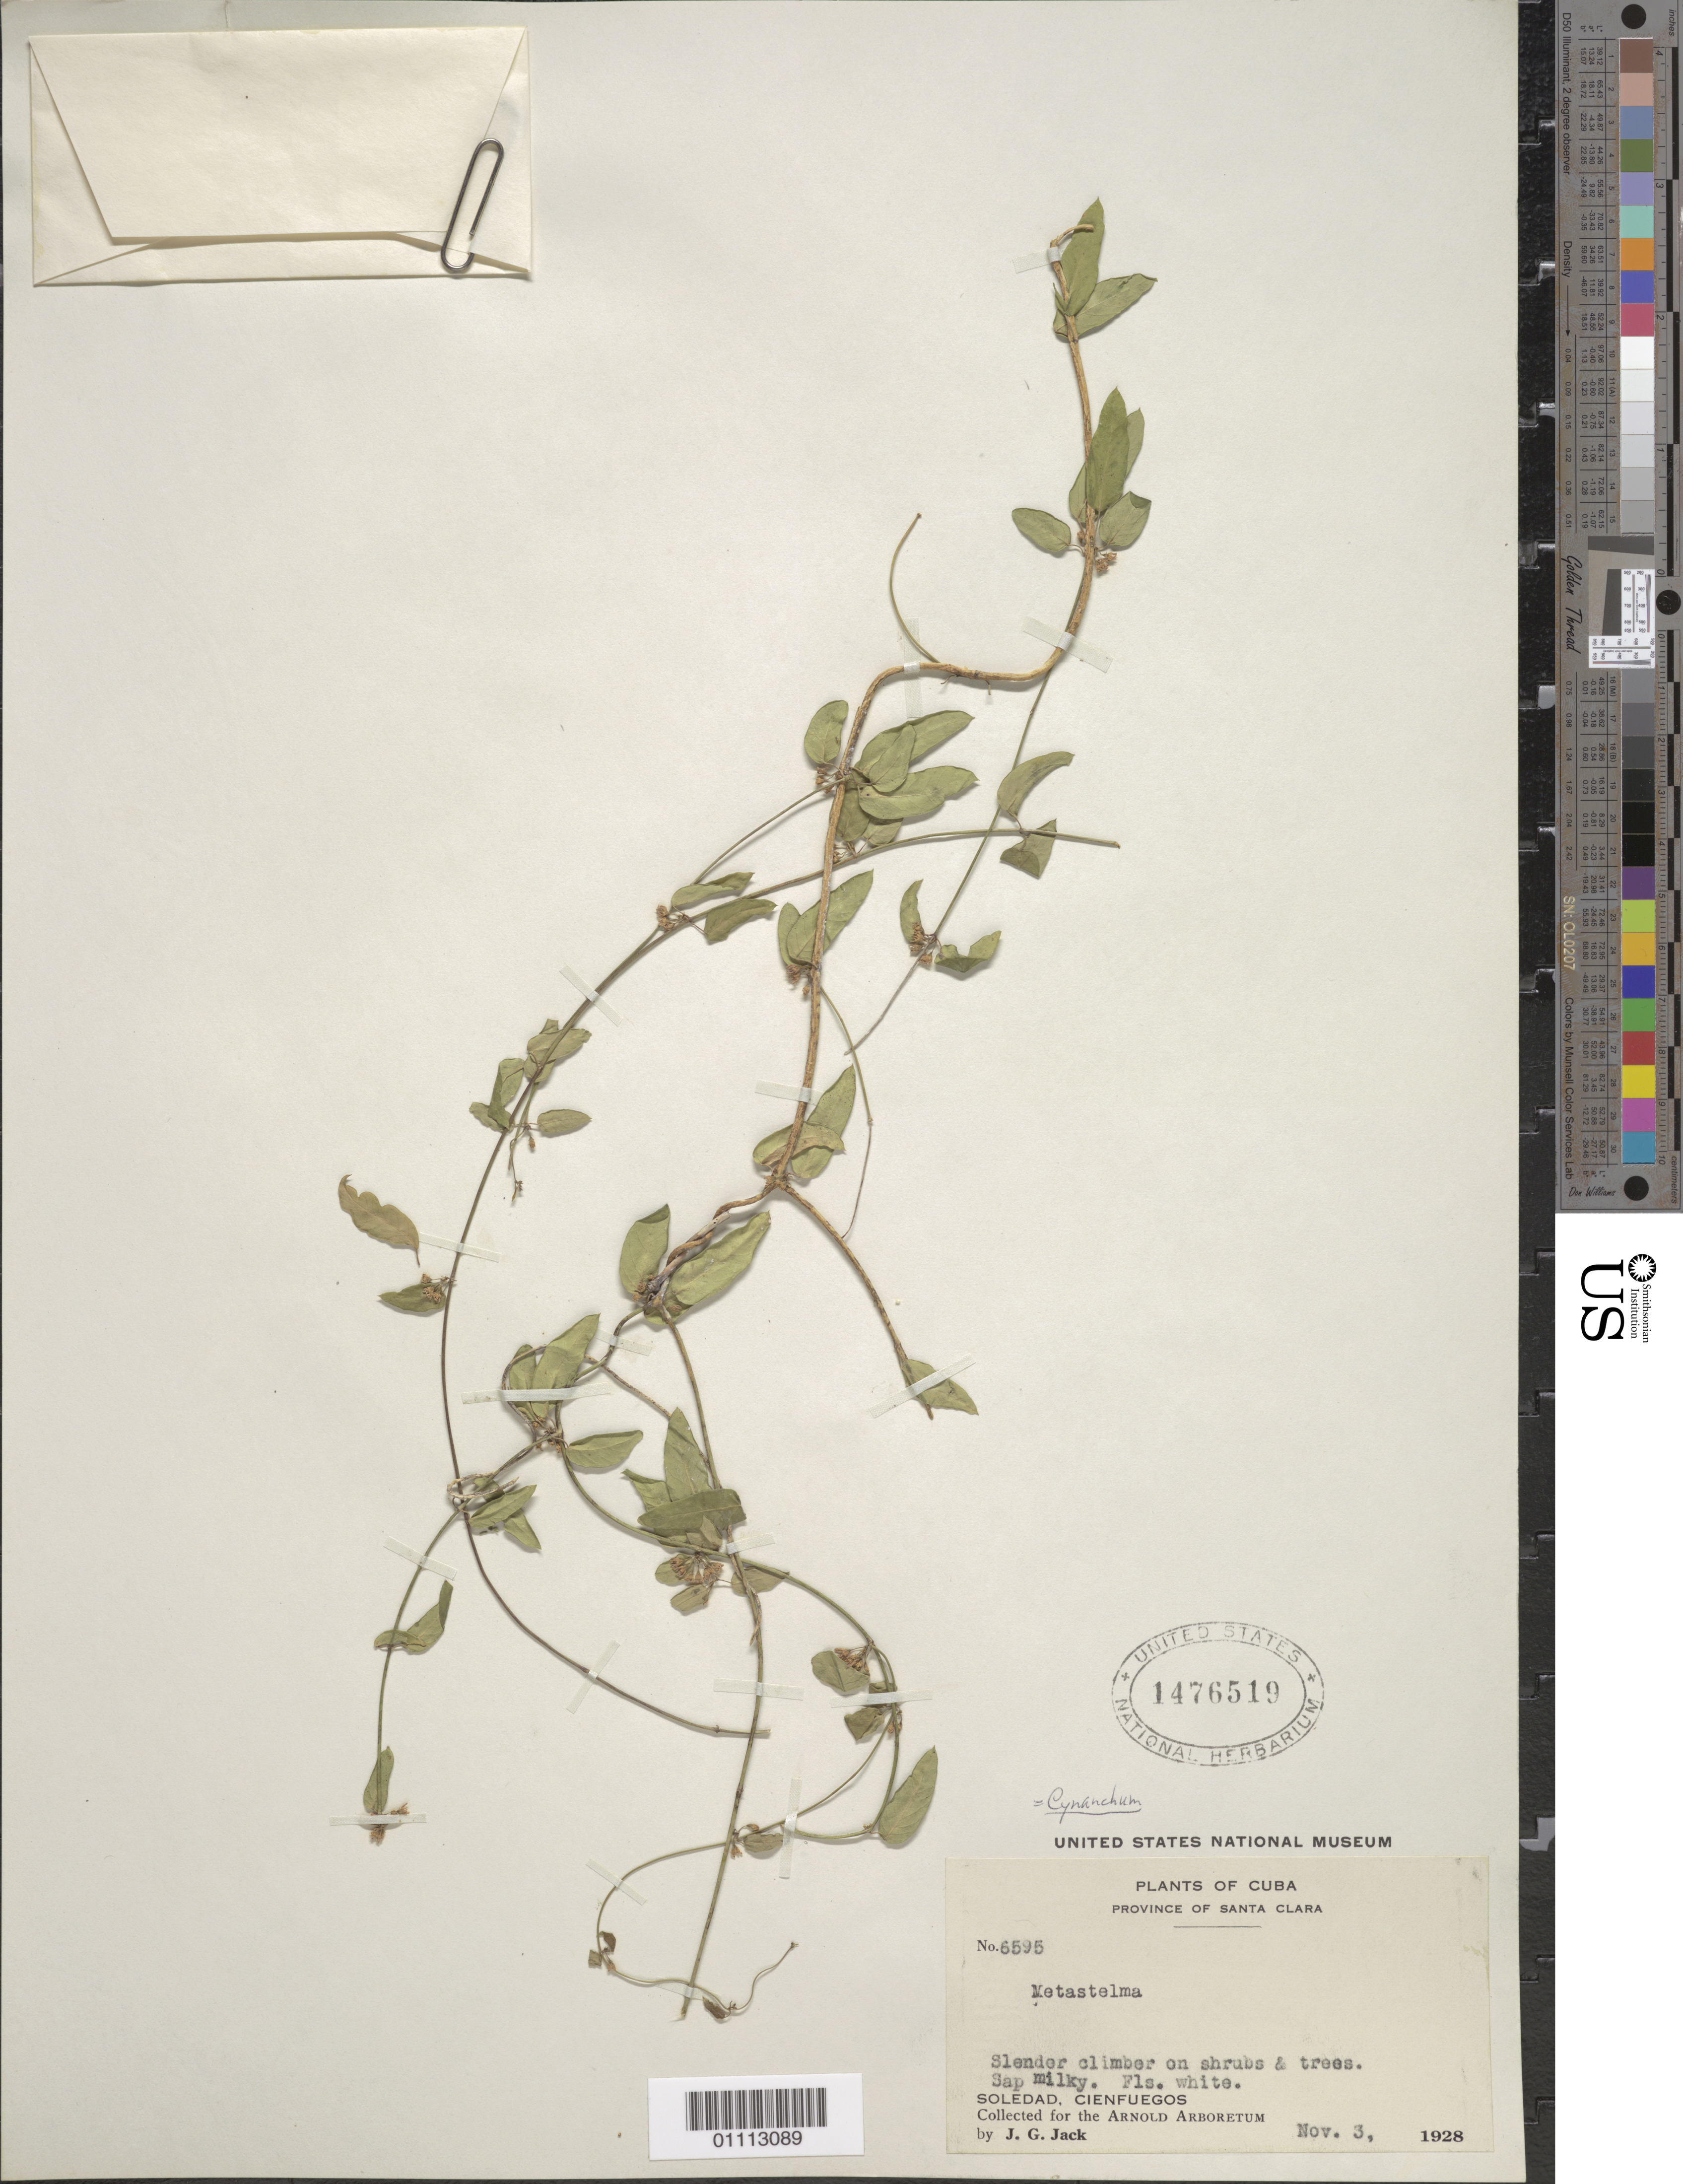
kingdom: Plantae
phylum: Tracheophyta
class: Magnoliopsida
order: Gentianales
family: Apocynaceae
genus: Cynanchum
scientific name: Cynanchum sp.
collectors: J. G. Jack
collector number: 6595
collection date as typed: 03 Nov 1928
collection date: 1928-11-03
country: Cuba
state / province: Cienfuegos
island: Cuba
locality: Soledad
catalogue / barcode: US 1476519